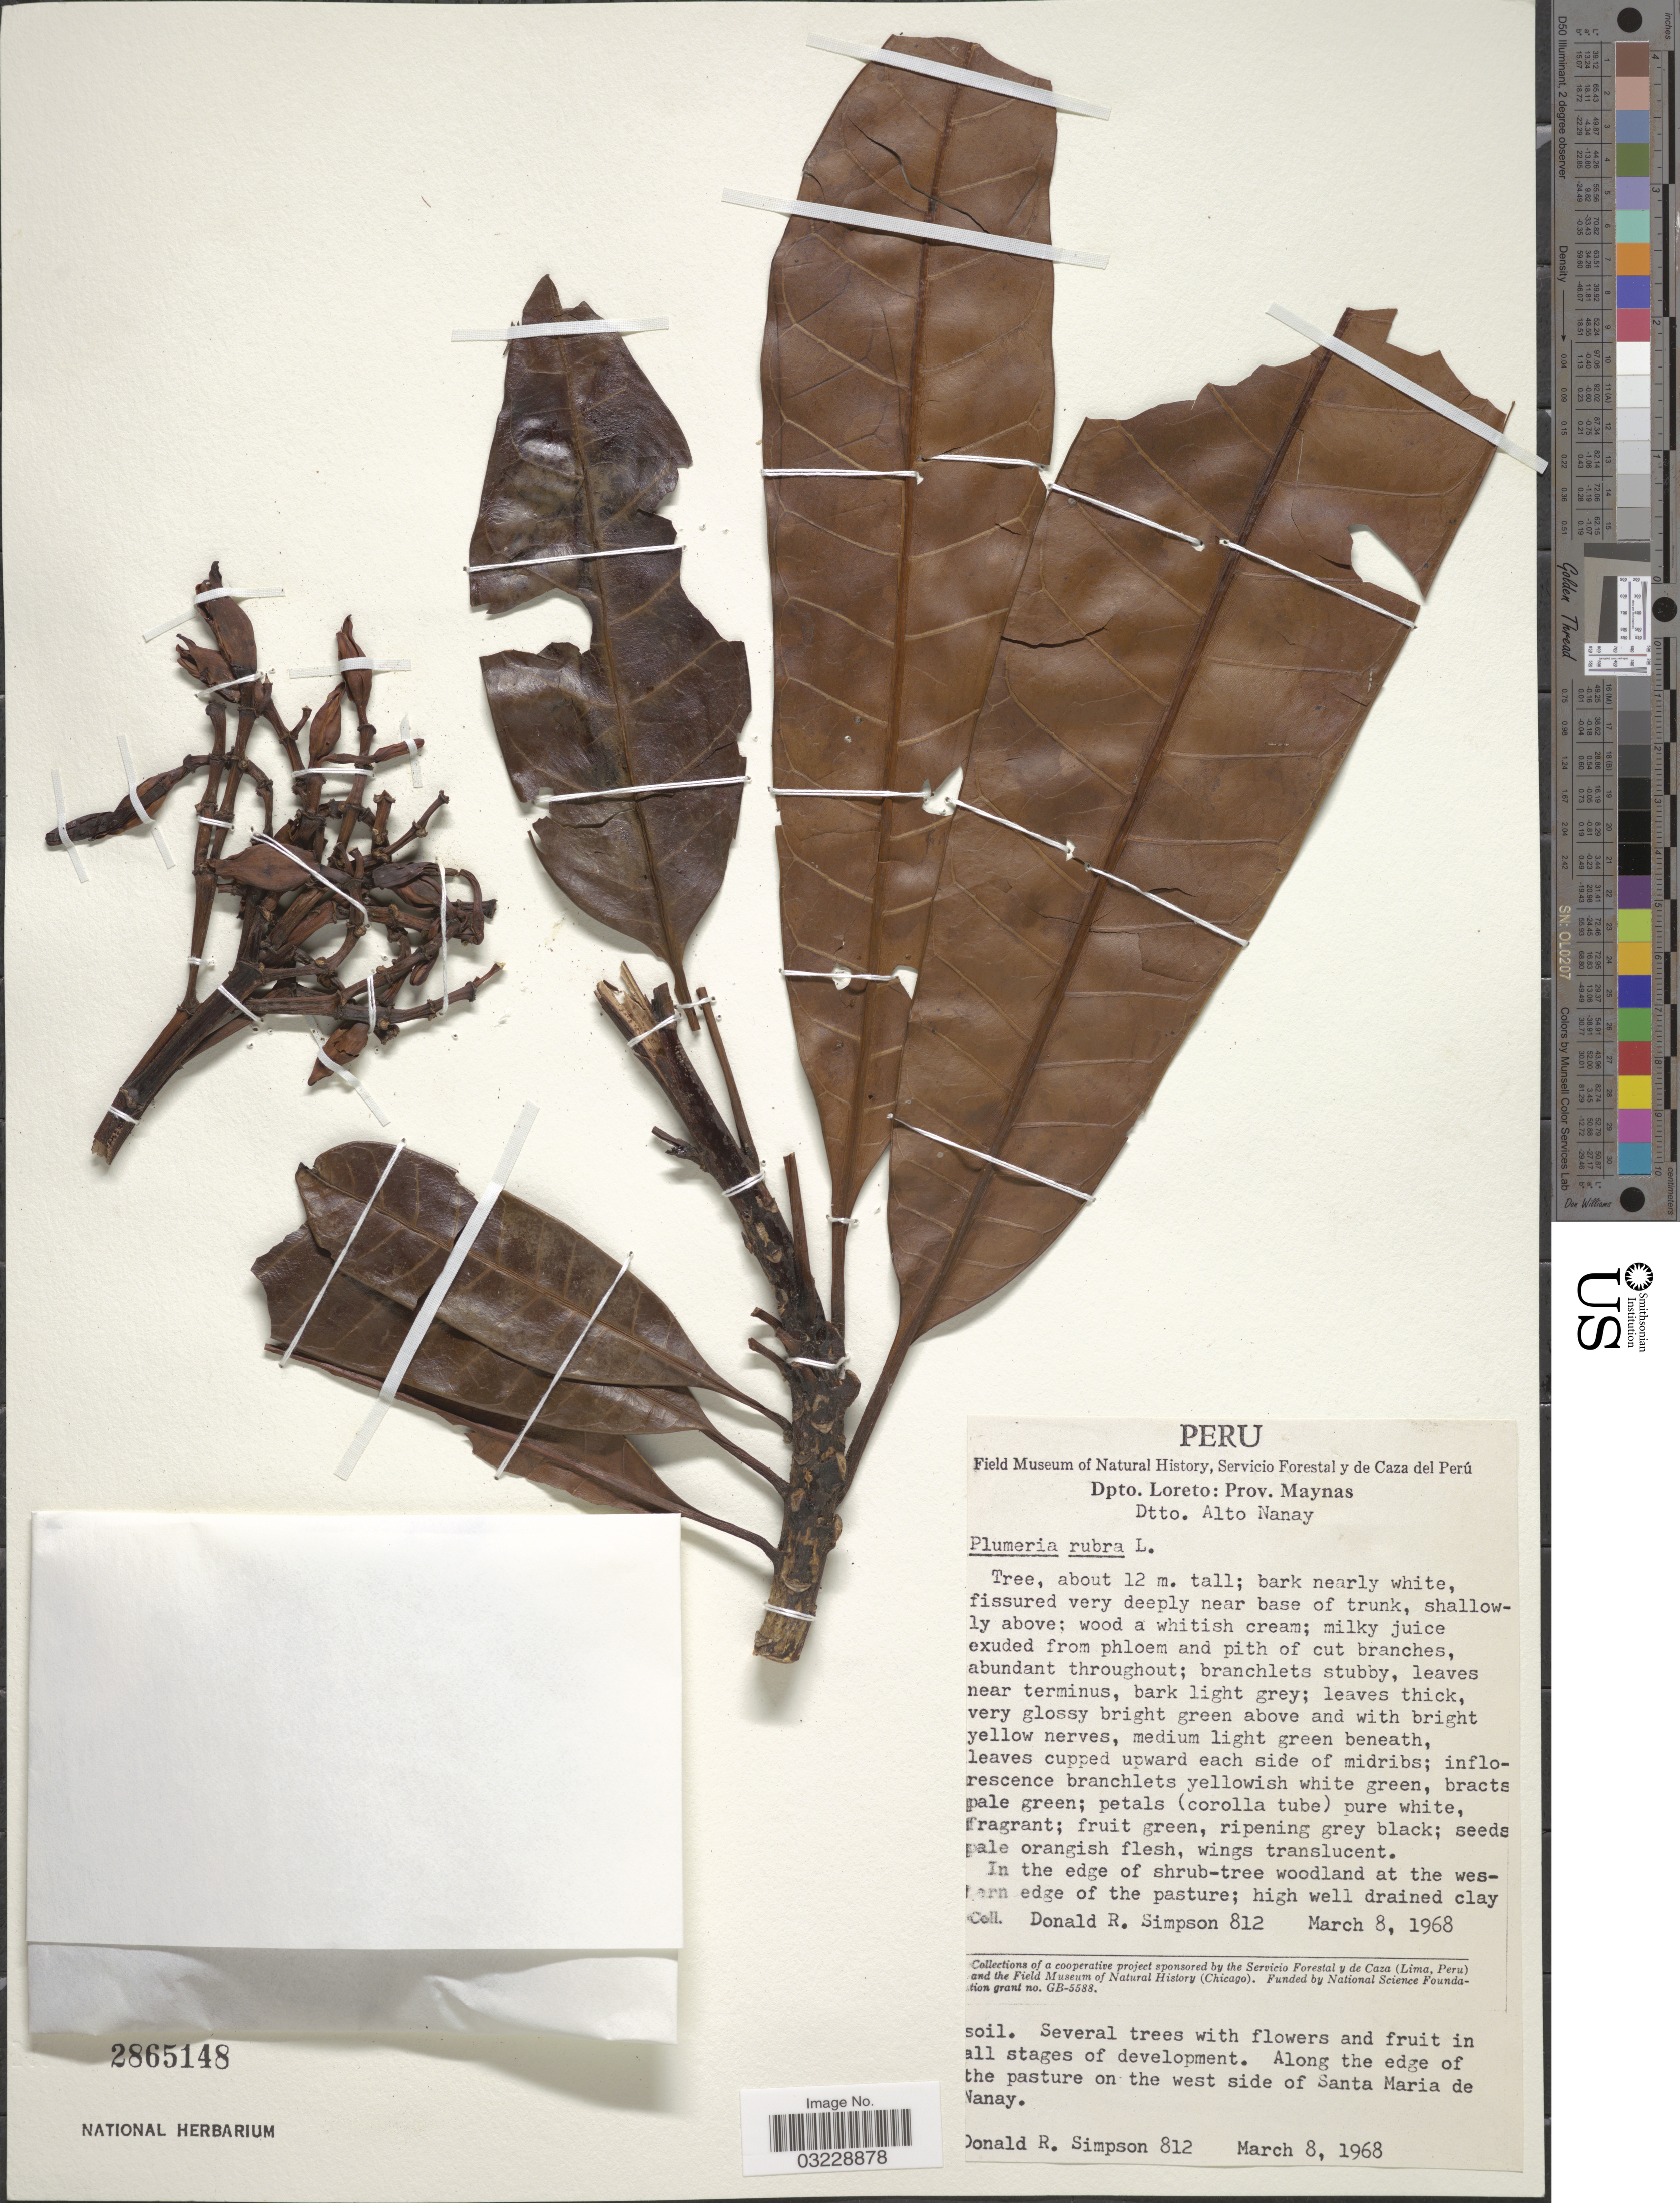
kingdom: Plantae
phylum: Tracheophyta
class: Magnoliopsida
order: Gentianales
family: Apocynaceae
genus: Himatanthus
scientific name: Himatanthus sucuuba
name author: (Spruce) Woodson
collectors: D. R. Simpson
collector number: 812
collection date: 1968-03-08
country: Peru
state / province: Loreto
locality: Dpto. Loreto: Prov. Maynas. Dtto. Alto Nanay. Along the edge of the pasture on the west side of Santa Maria de Nanay.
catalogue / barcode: US 2865148